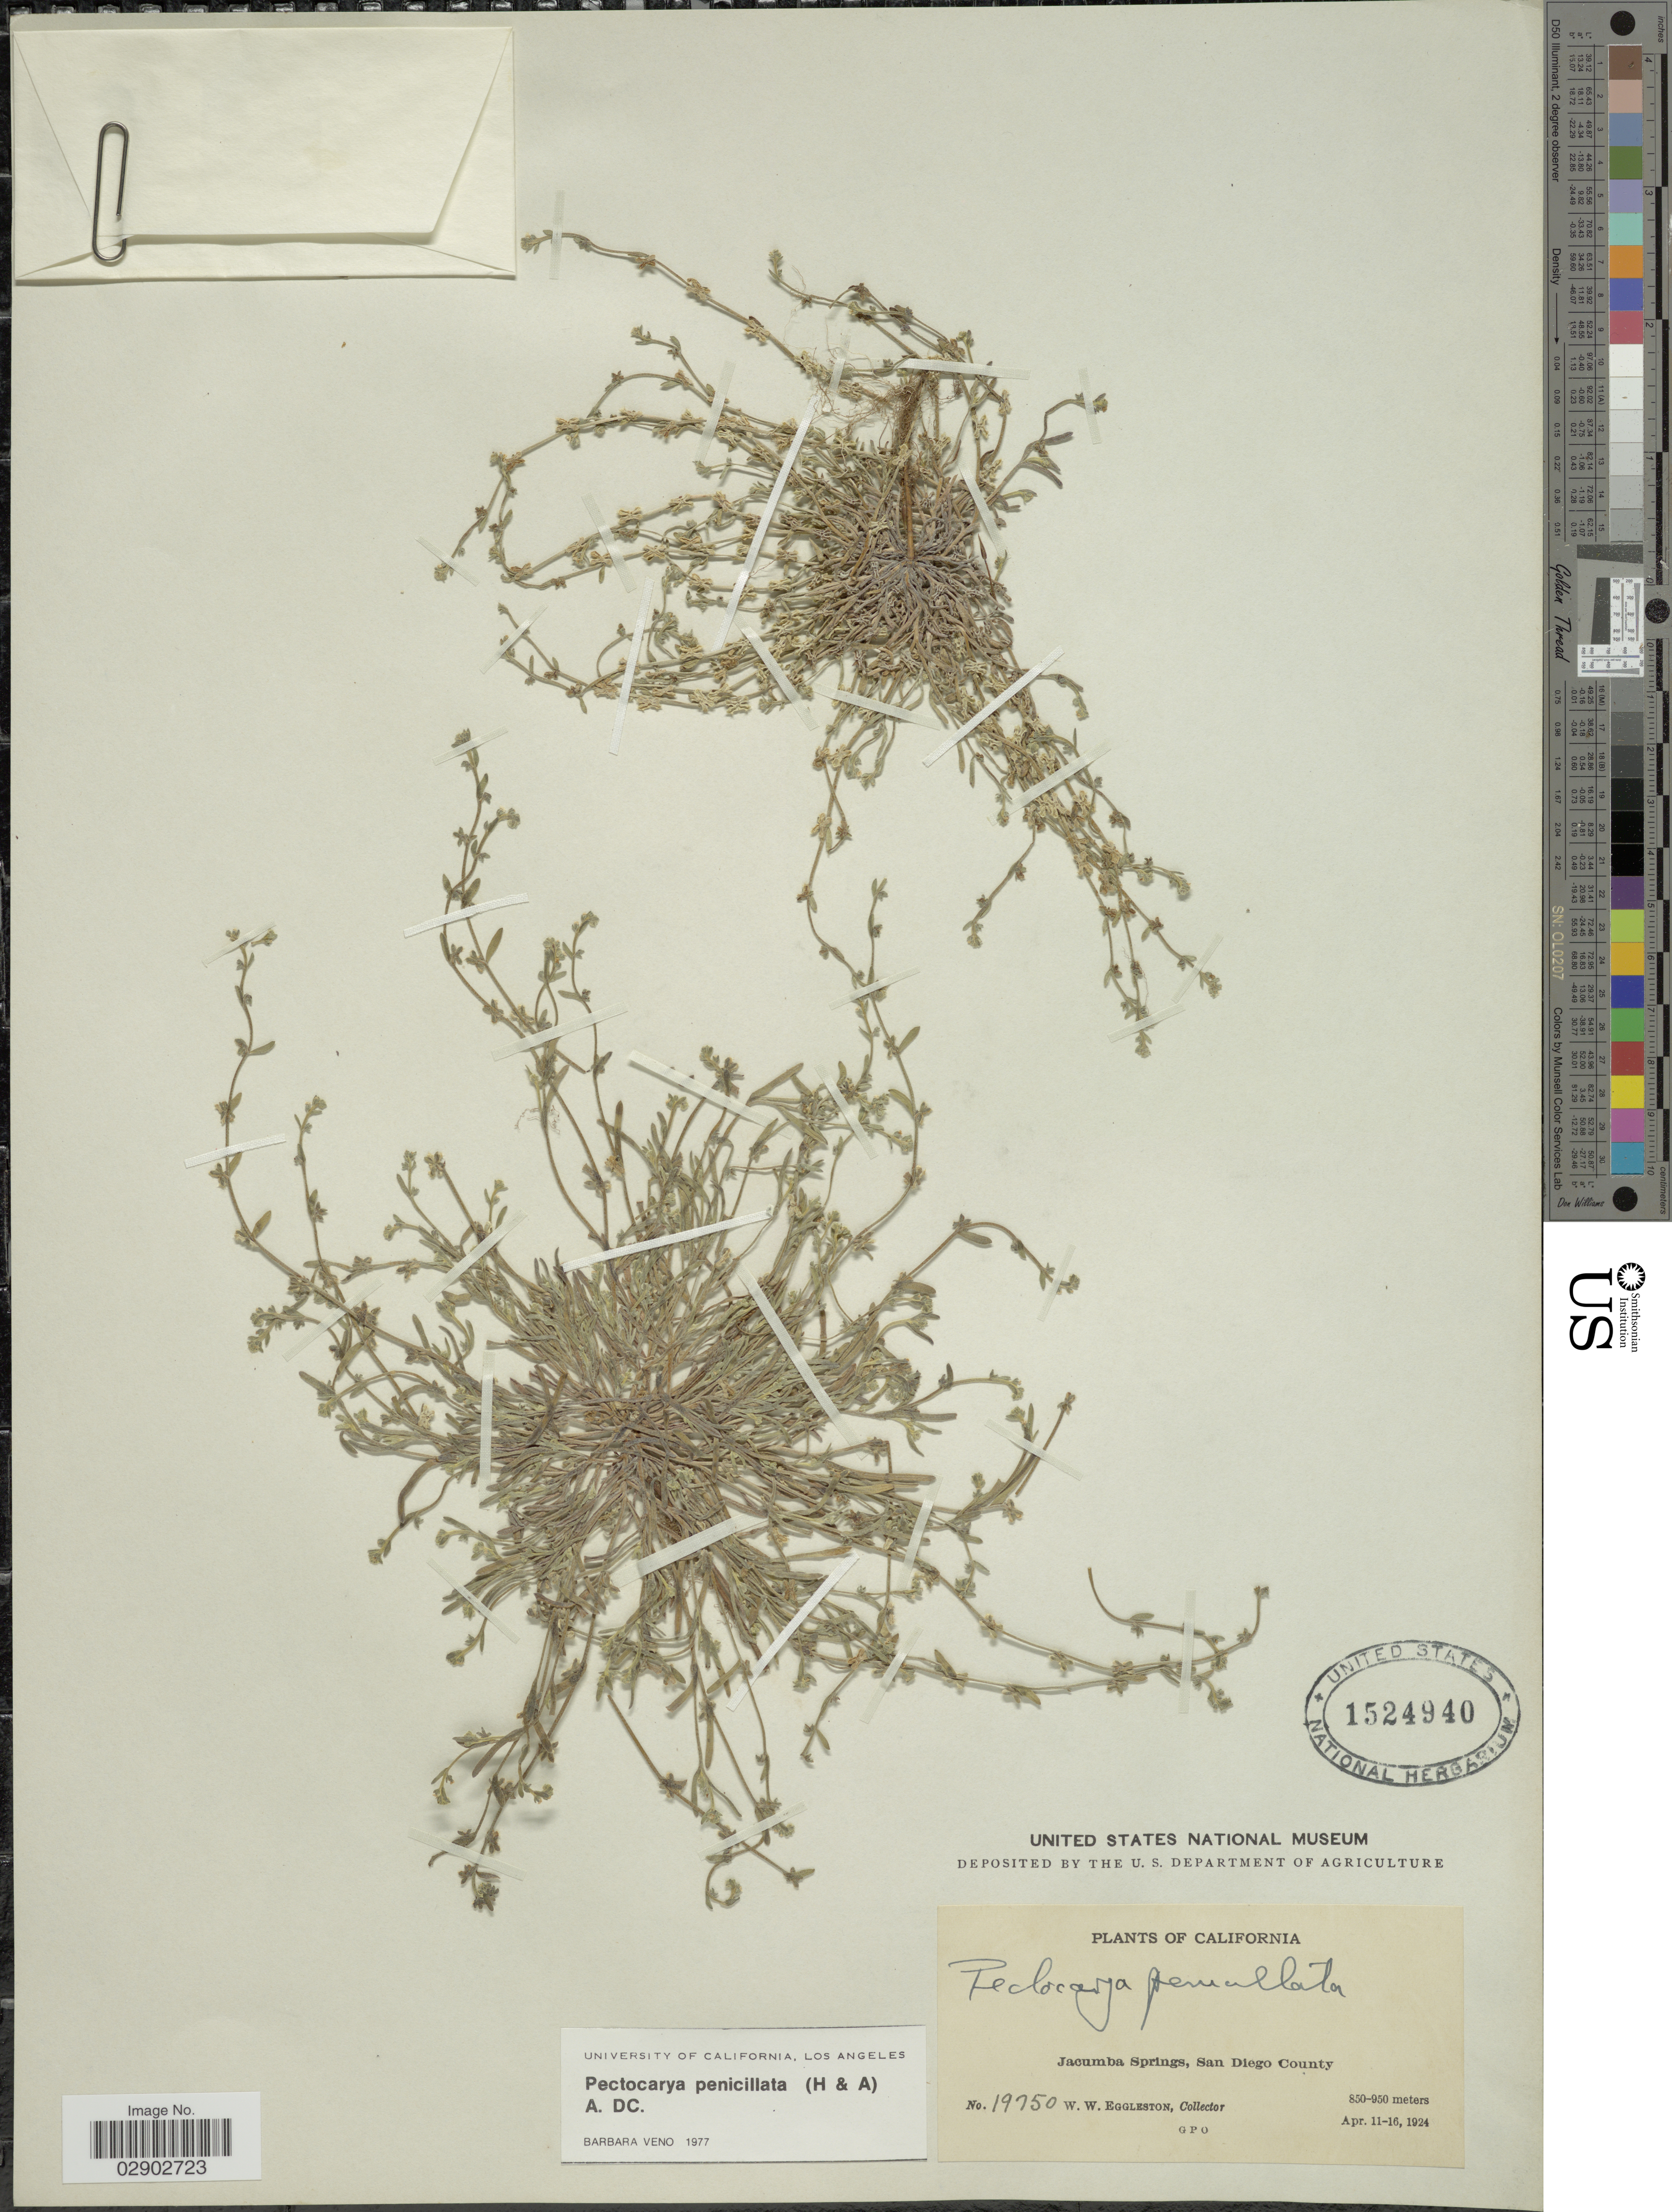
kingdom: Plantae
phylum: Tracheophyta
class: Magnoliopsida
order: Boraginales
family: Boraginaceae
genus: Pectocarya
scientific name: Pectocarya penicillata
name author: Hook. & Arn.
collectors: W. W. Eggleston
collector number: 19750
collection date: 1924-04-11/1924-04-16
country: United States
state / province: California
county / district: San Diego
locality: Jacumba Springs, San Diego County.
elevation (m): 850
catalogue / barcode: US 1524940